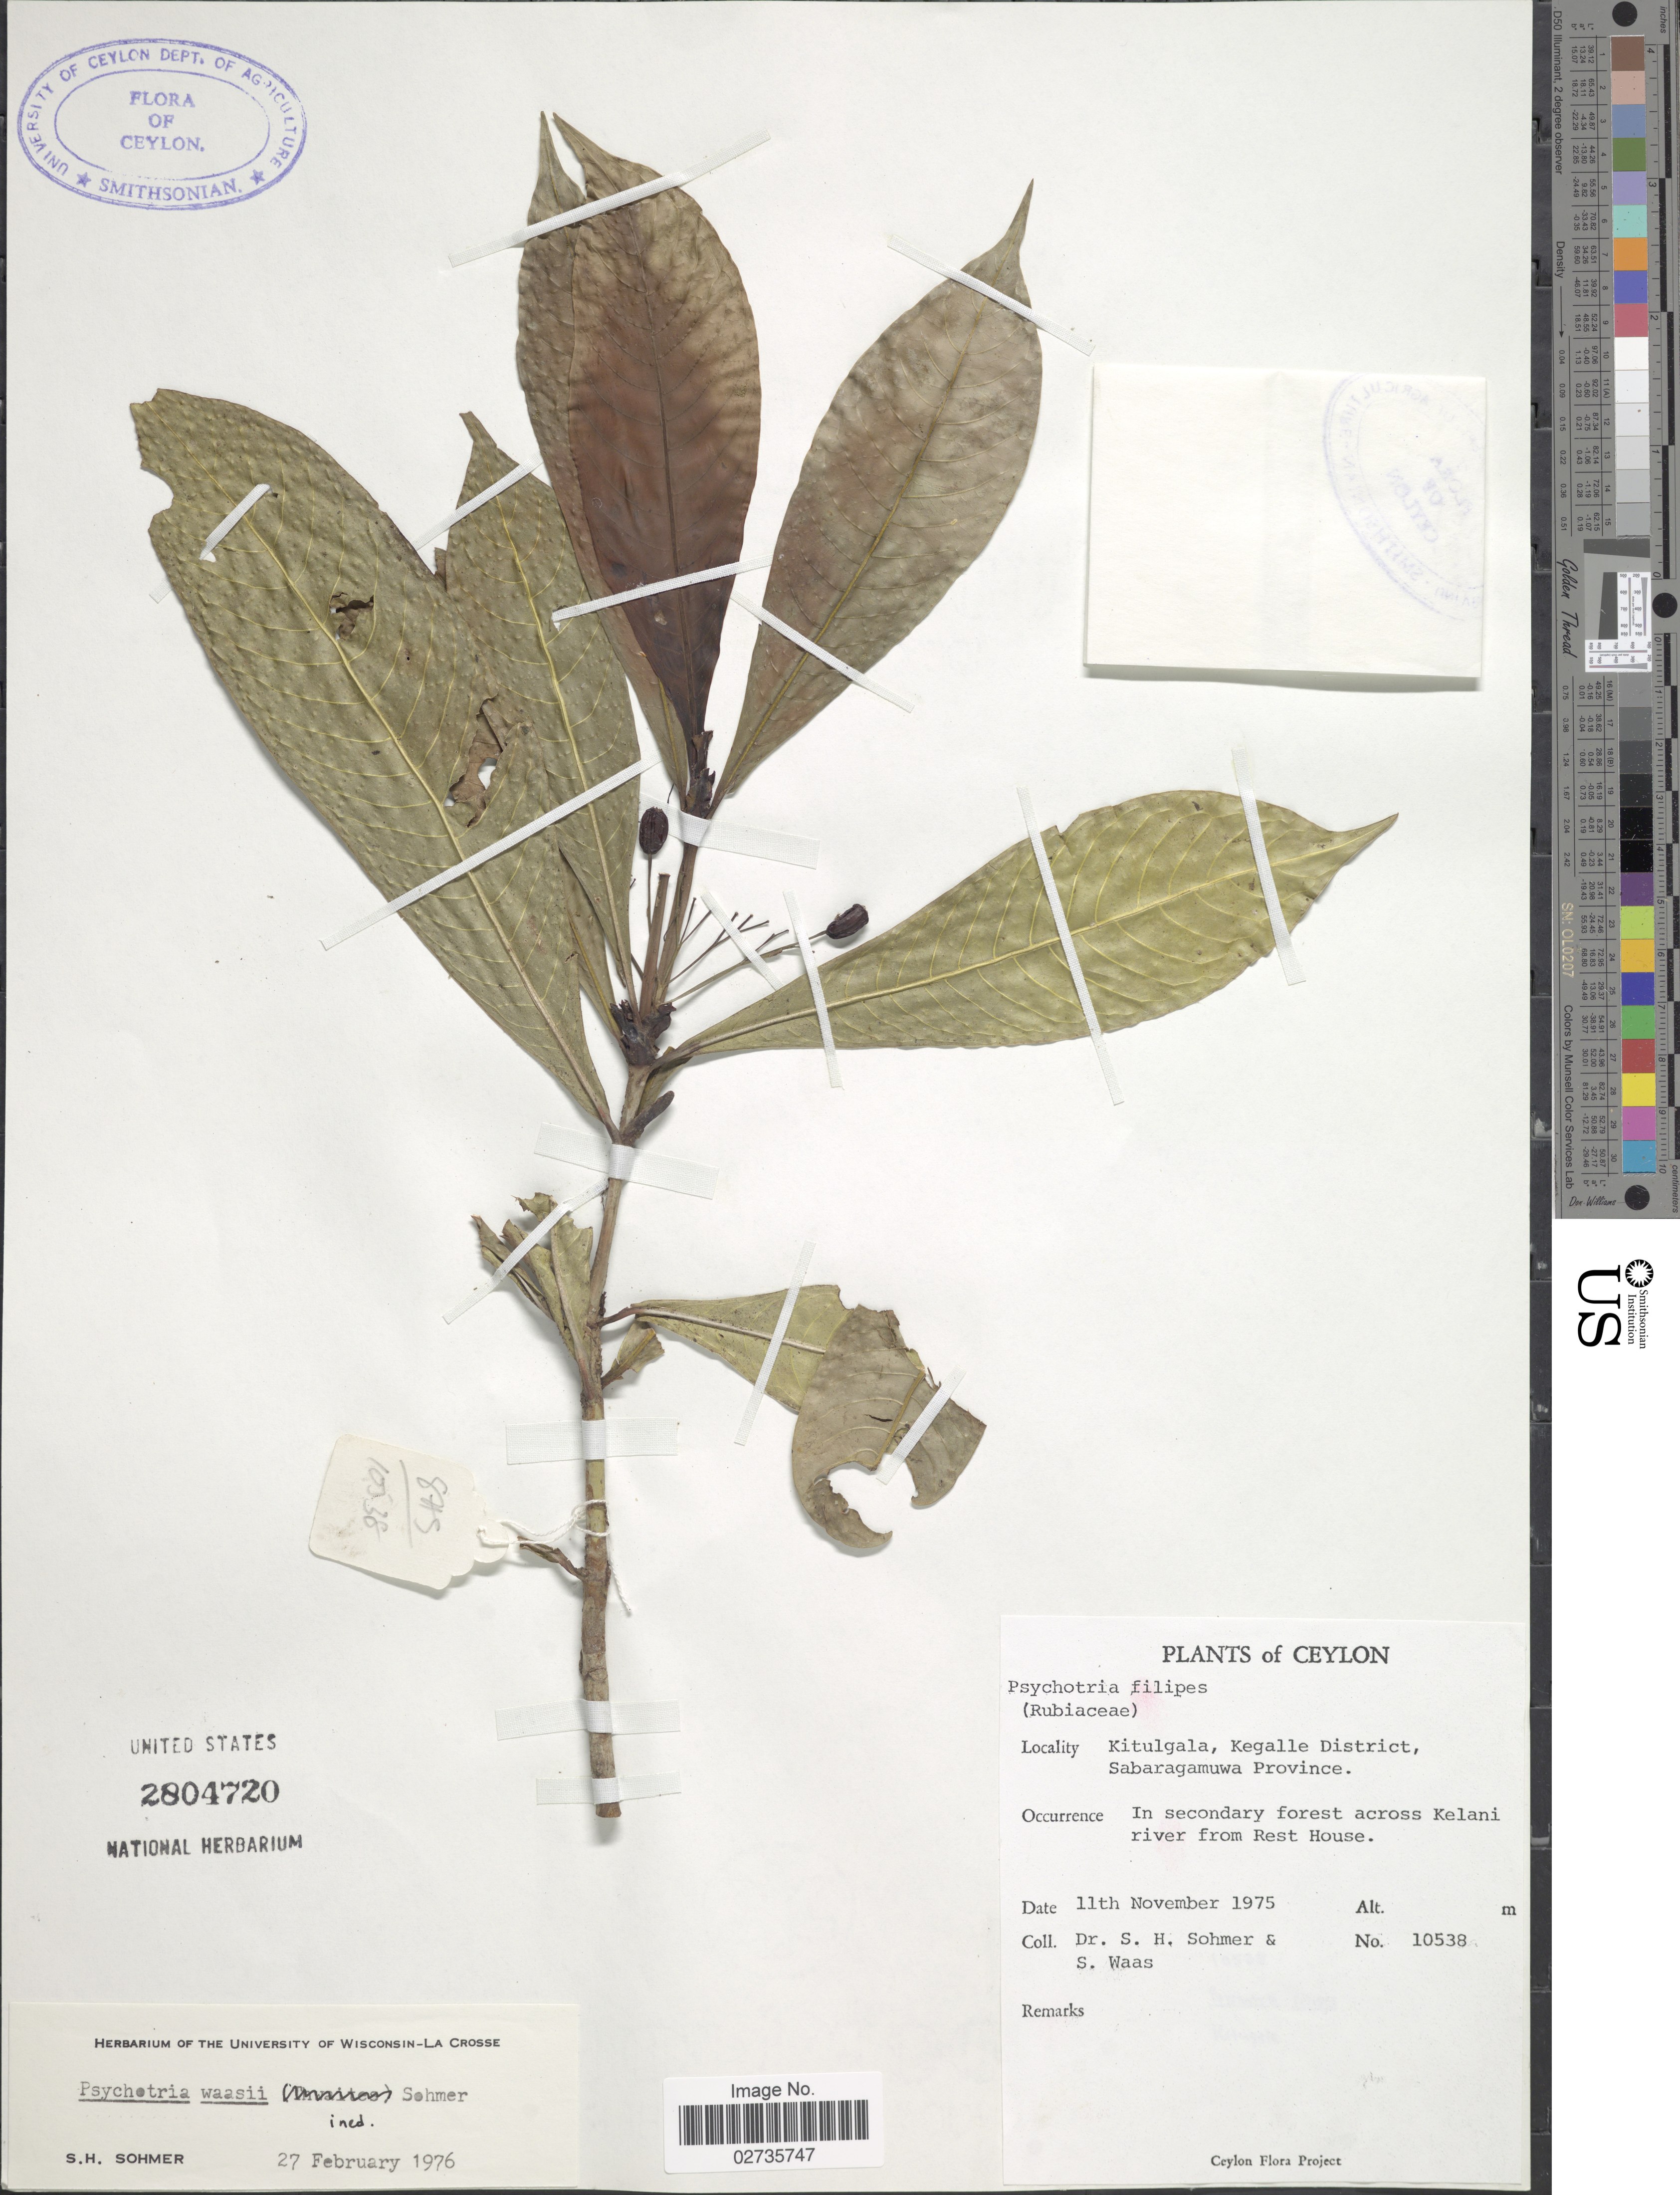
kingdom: Plantae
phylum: Tracheophyta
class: Magnoliopsida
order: Gentianales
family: Rubiaceae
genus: Psychotria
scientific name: Psychotria waasii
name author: Sohmer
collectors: S. H. Sohmer & S. Waas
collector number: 10538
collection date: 1975-11-11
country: Sri Lanka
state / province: Sabaragamuwa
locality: Ceylon, Kitulgala, Kegalle District, In secondary forest across Kelani river from Rest House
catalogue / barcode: US 2804720